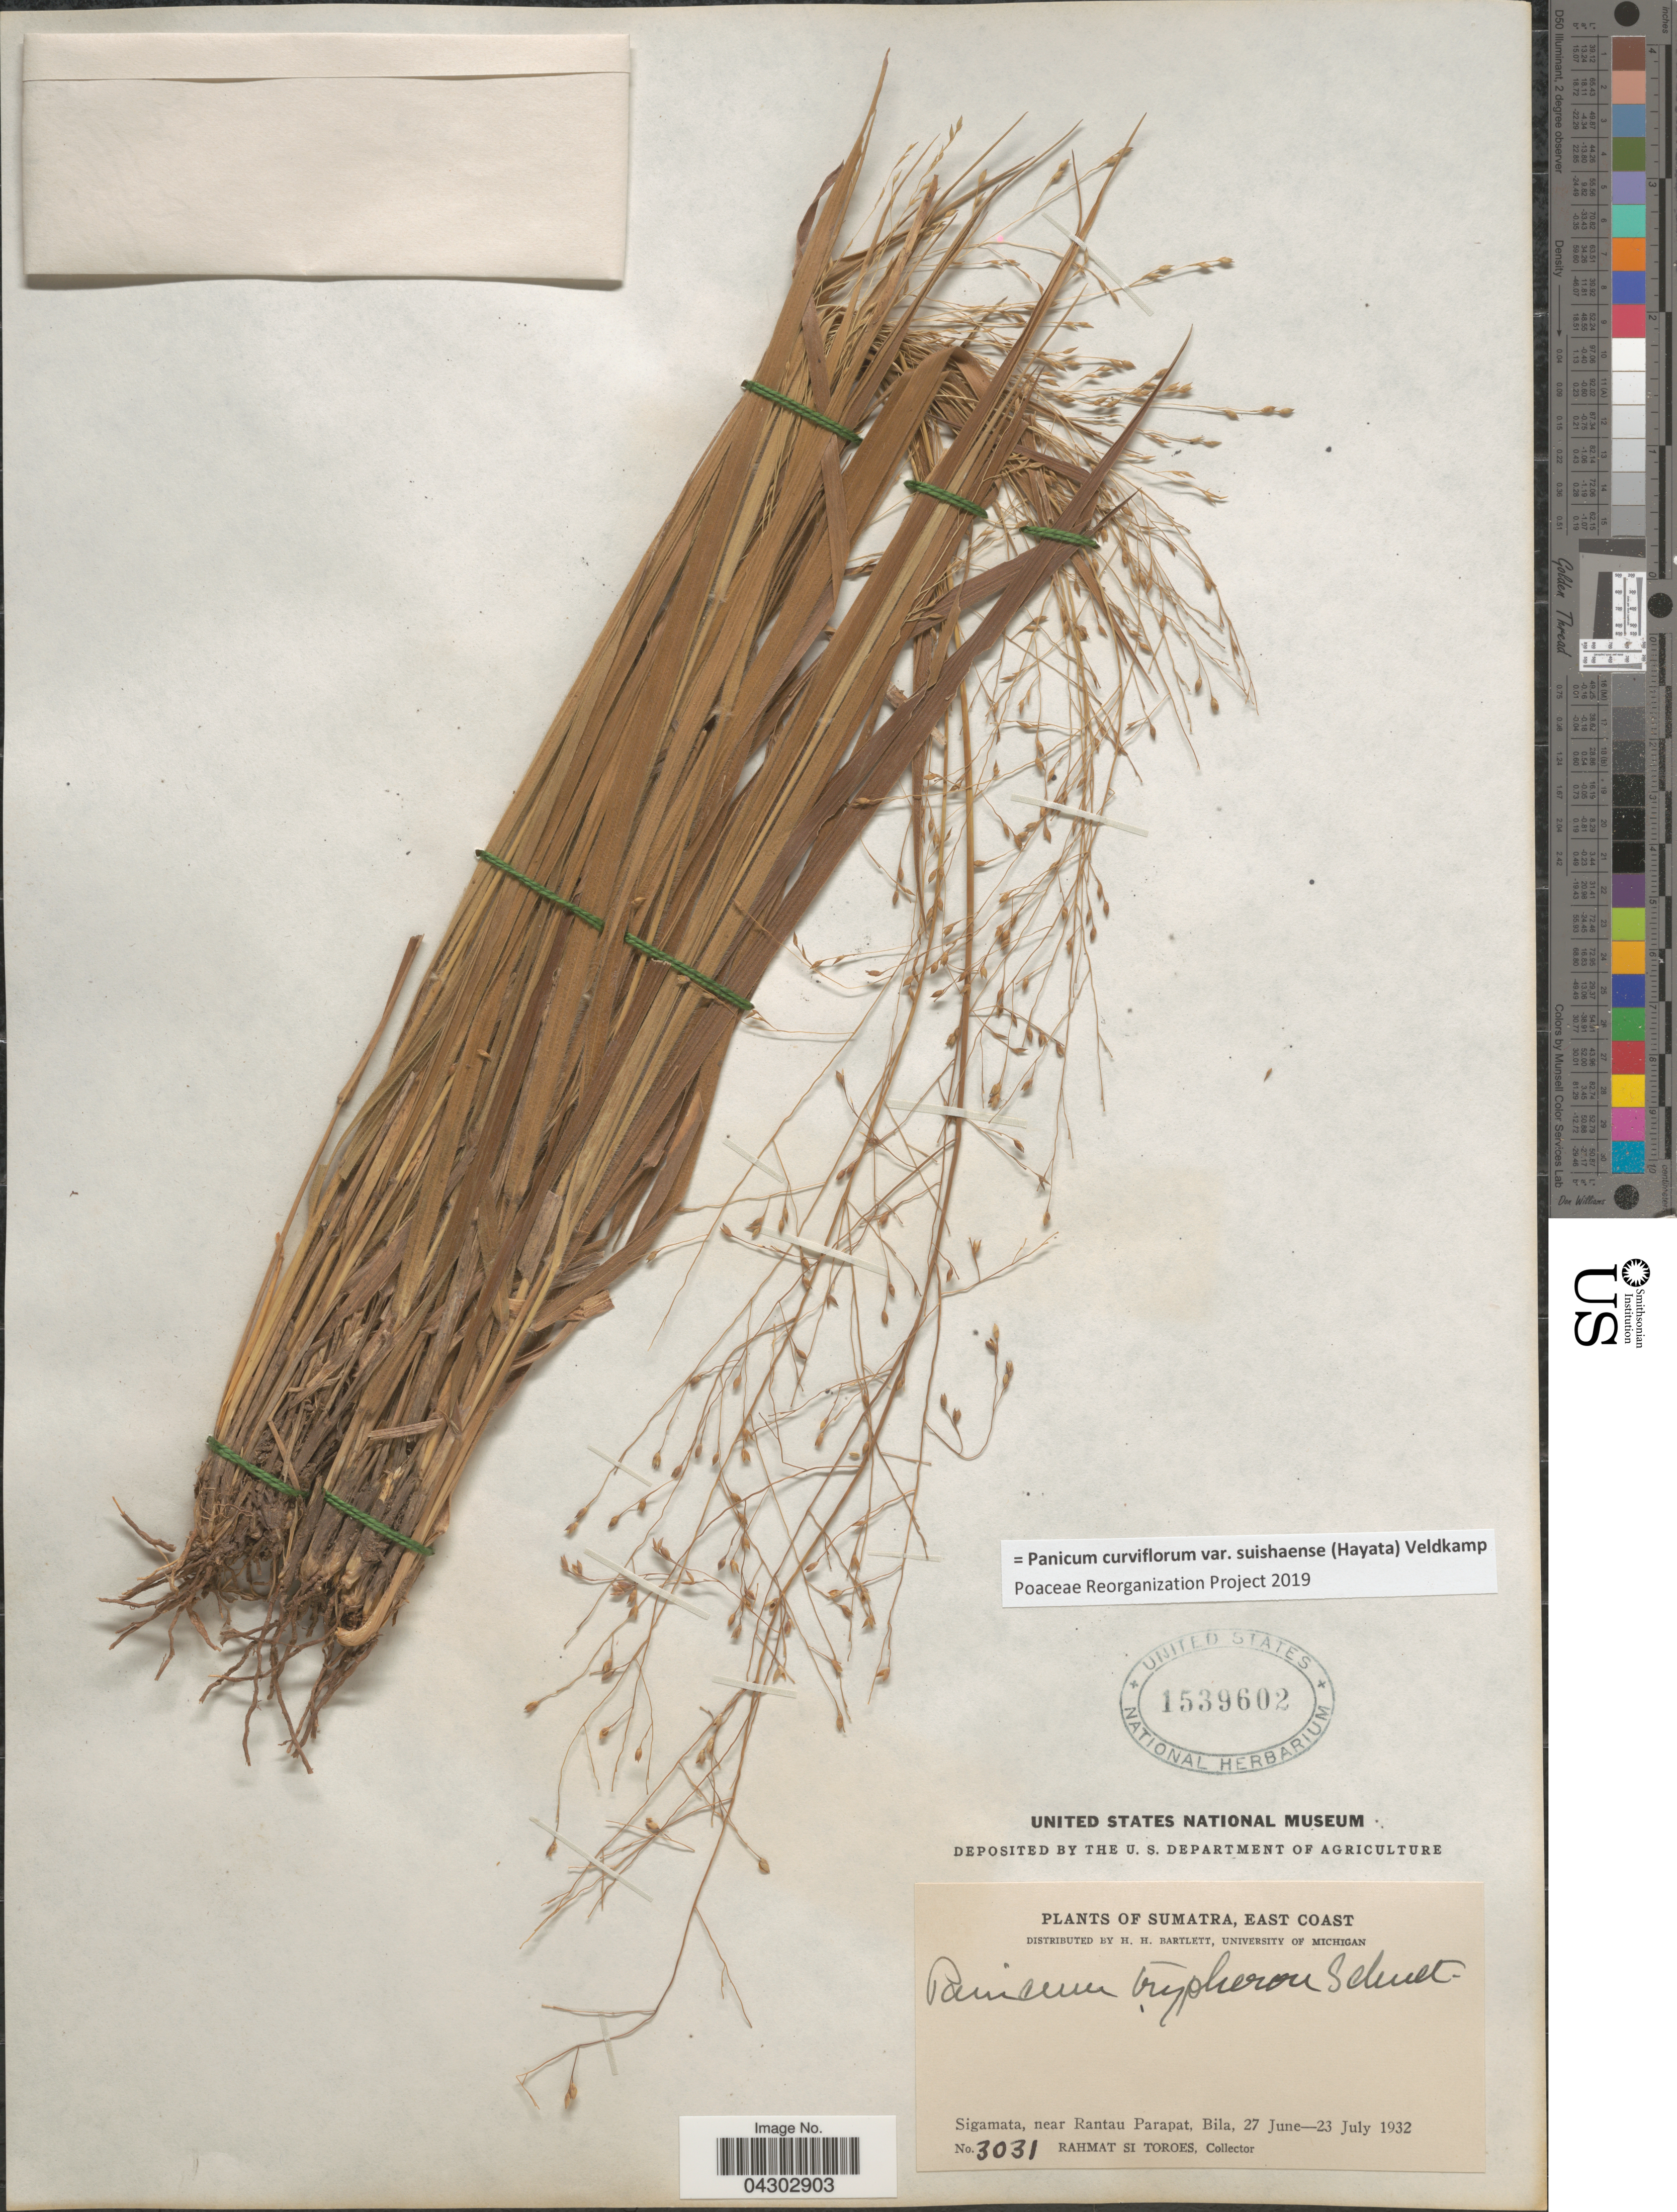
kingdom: Plantae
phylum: Tracheophyta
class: Liliopsida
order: Poales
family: Poaceae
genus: Panicum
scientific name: Panicum curviflorum var. suishaense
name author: (Hayata) Veldkamp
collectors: Rahmat Si Boeea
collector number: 3031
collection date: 1932-06-27/1932-07-23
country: Indonesia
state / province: Sumatra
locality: East Coast. Sigamata, near Rantau Parapat, Bila.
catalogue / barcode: US 1539602